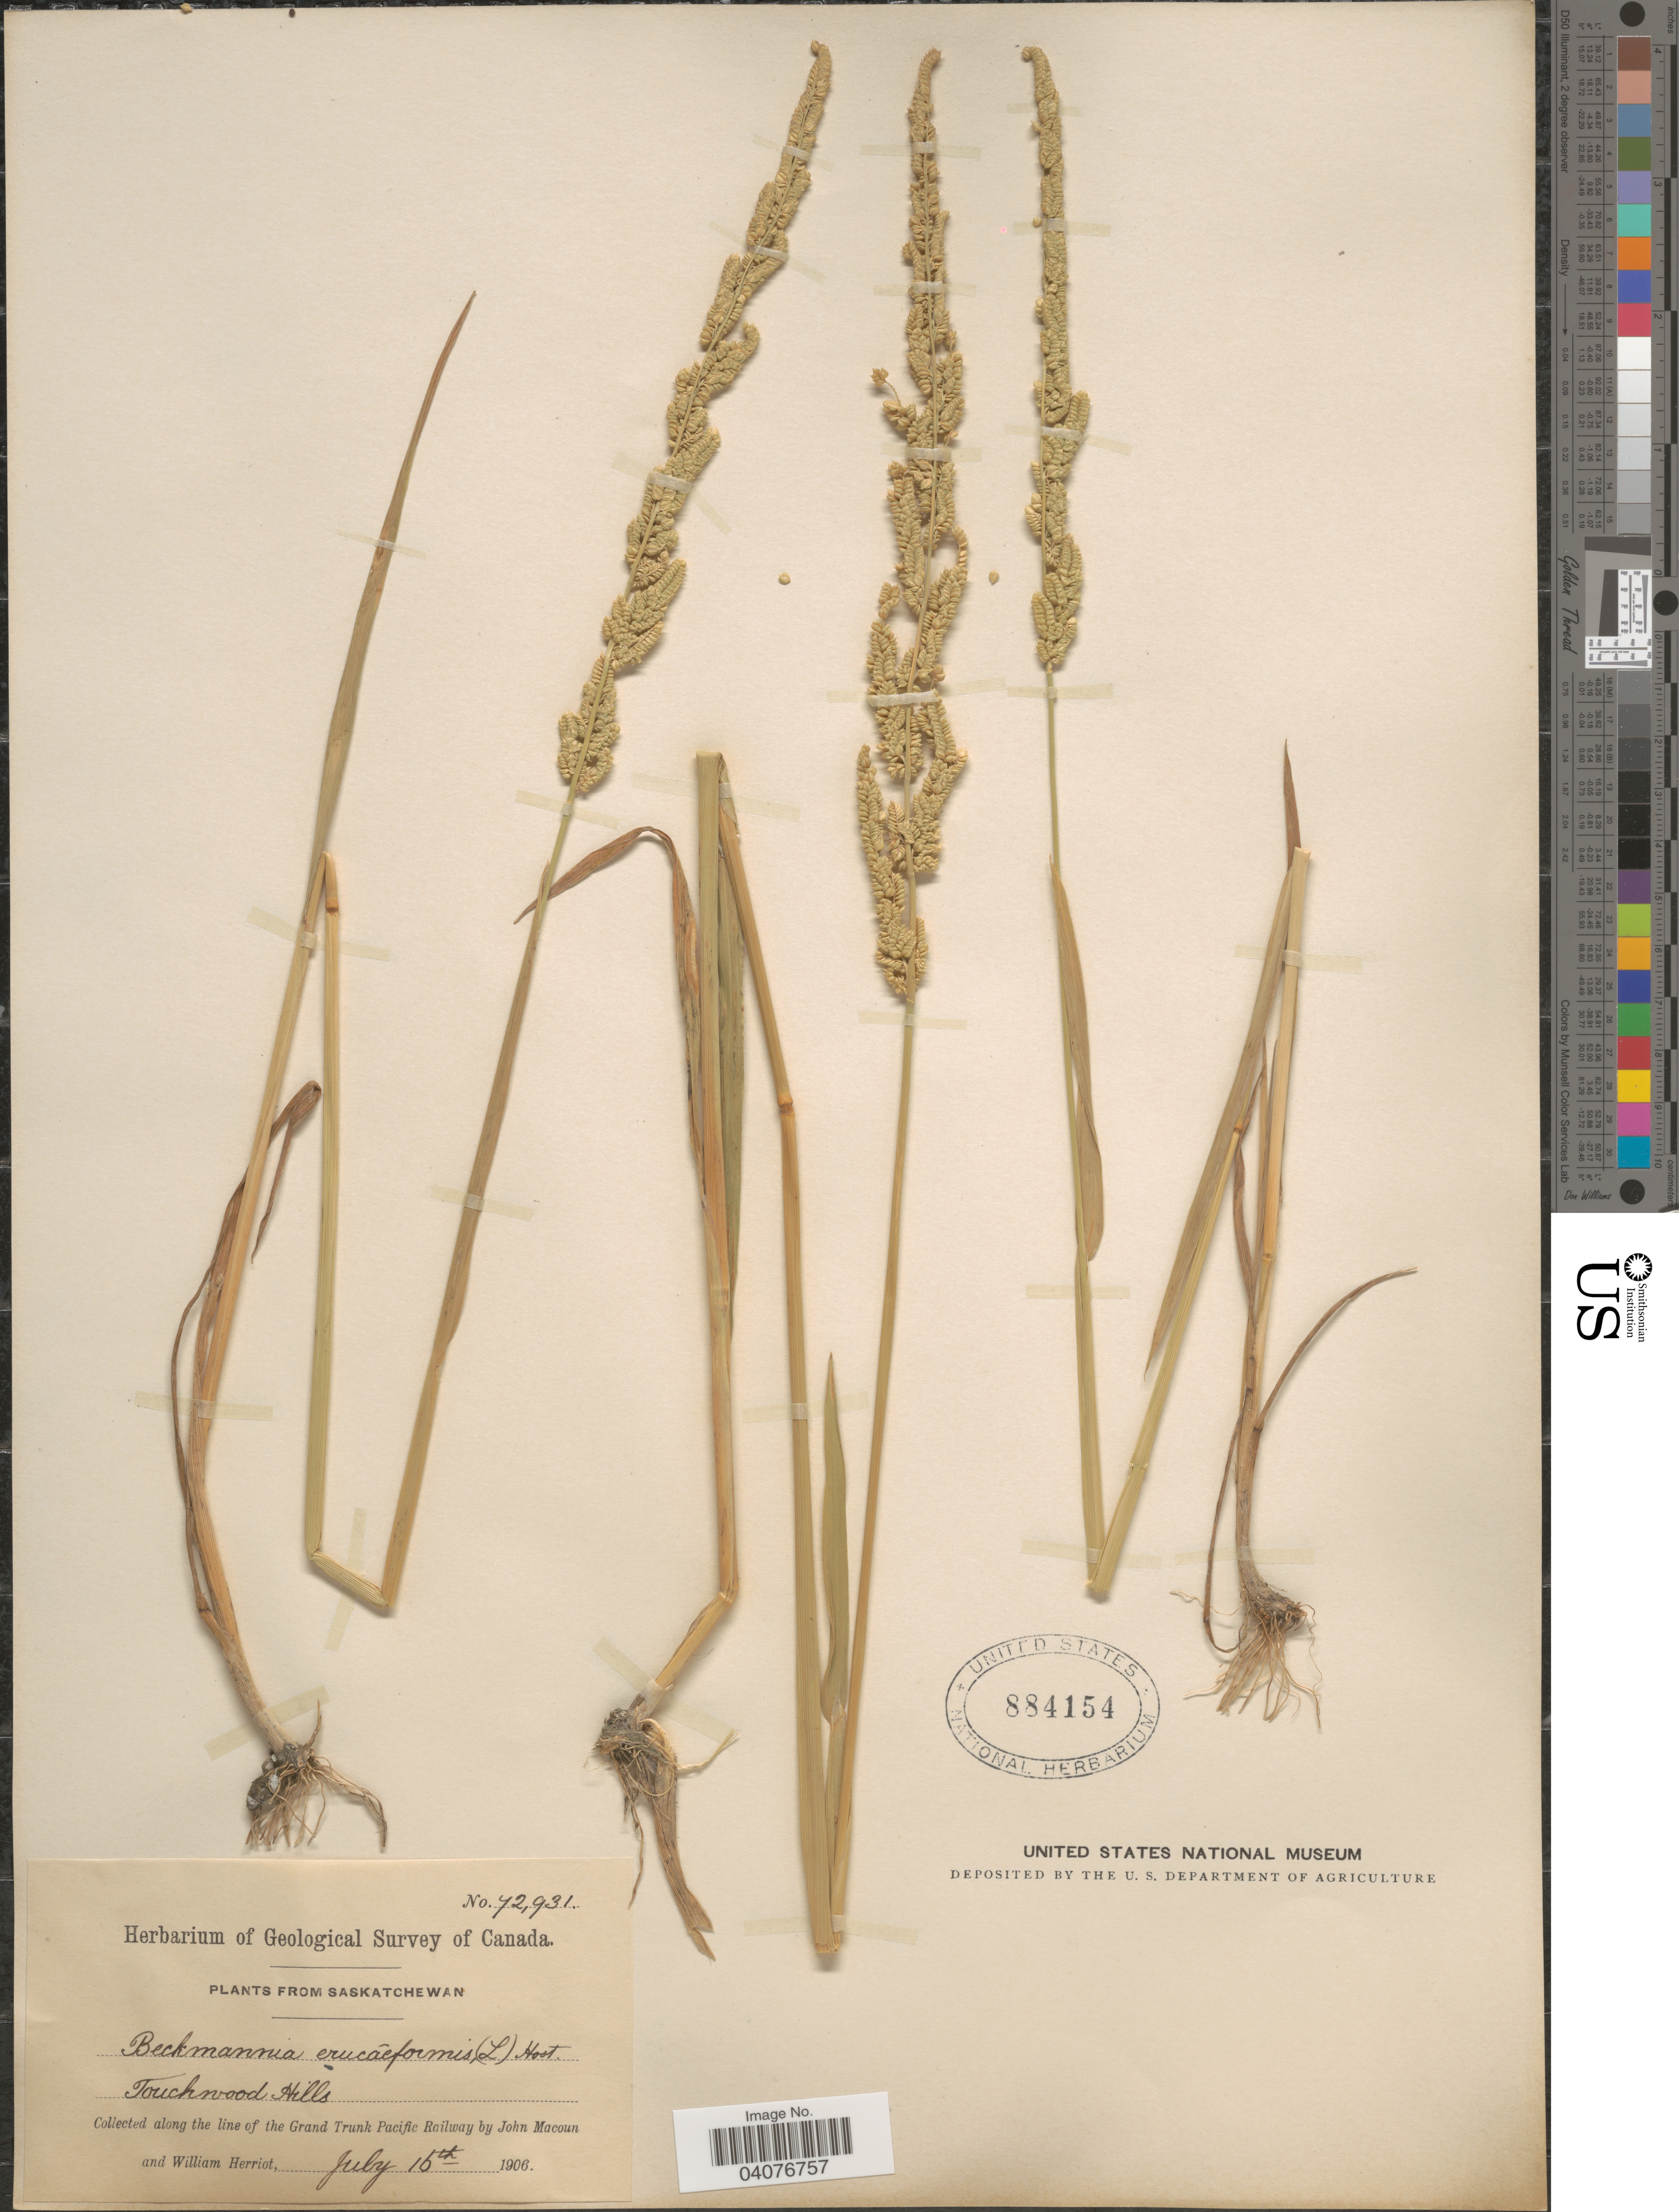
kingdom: Plantae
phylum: Tracheophyta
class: Liliopsida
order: Poales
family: Poaceae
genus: Beckmannia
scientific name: Beckmannia syzigachne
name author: (Steud.) Fernald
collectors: J. Macoun & W. Herriot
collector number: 72931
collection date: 1906-07-16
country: Canada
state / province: Saskatchewan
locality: Herbarium of Geological Survey of Canada. Touchwood Hills. Along the line of the Grand Trunk Pacific Railway.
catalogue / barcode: US 884154